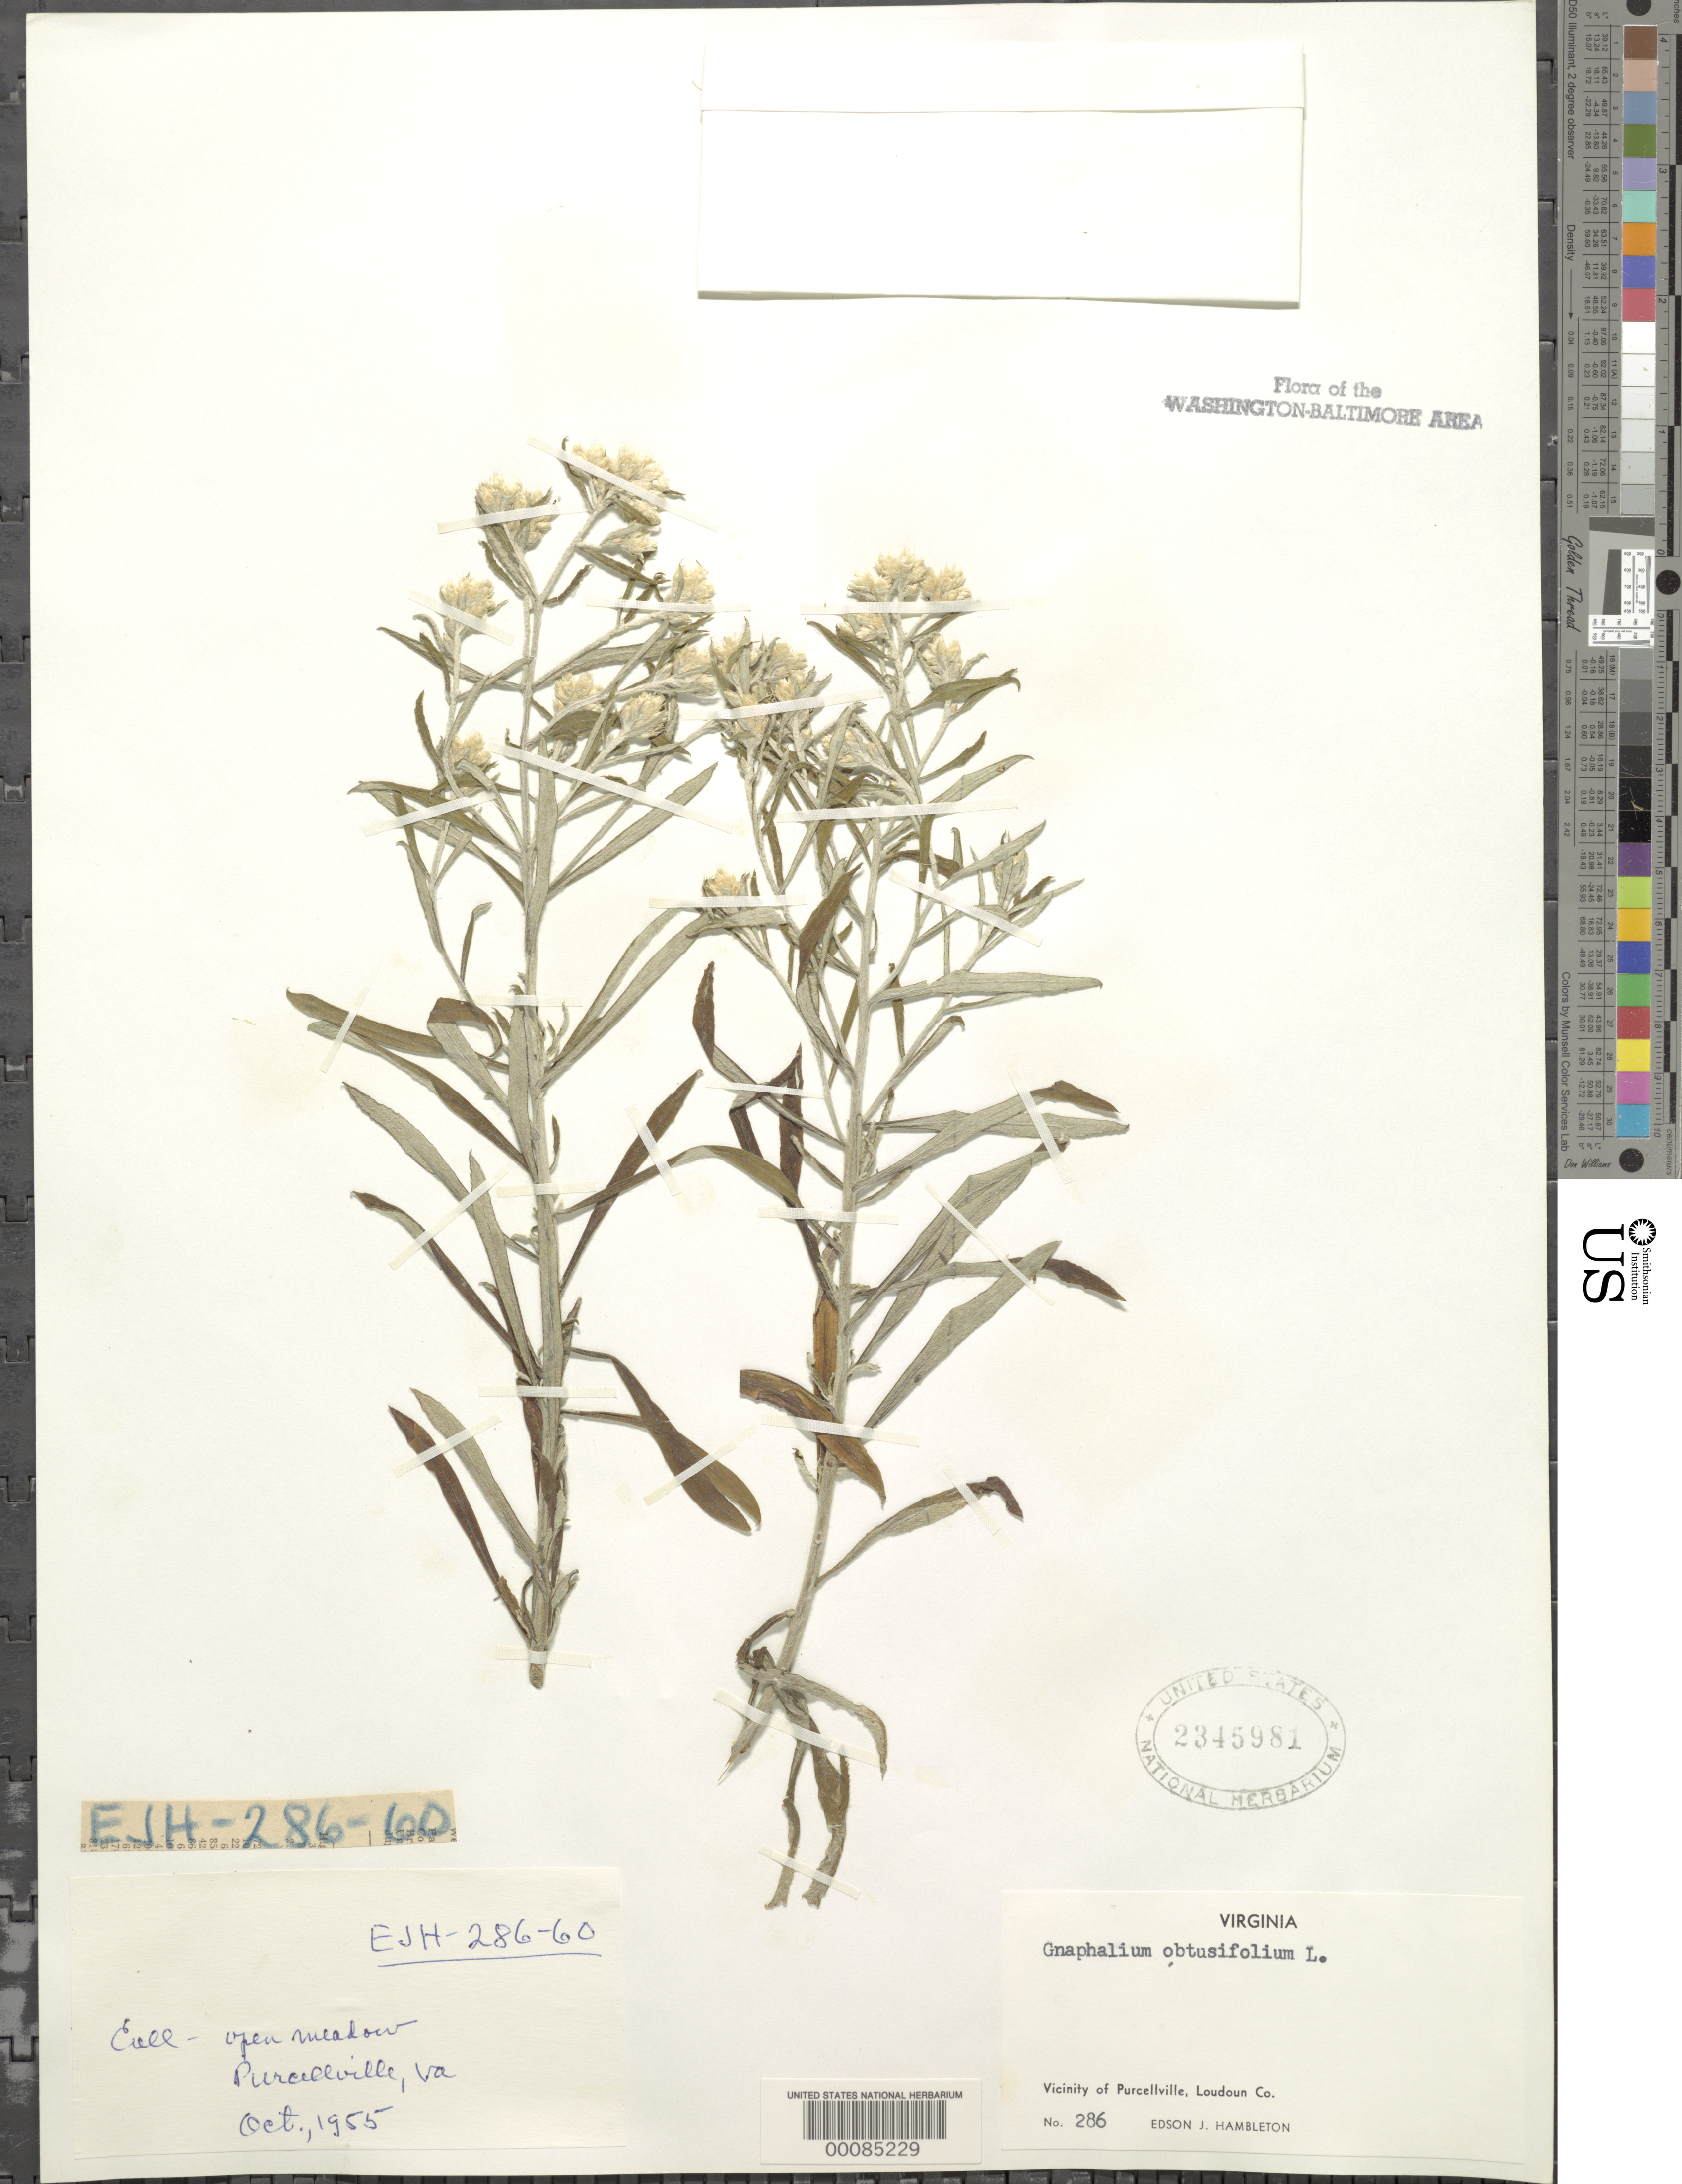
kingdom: Plantae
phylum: Tracheophyta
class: Magnoliopsida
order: Asterales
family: Asteraceae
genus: Pseudognaphalium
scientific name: Pseudognaphalium obtusifolium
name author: (L.) Hilliard & B.L. Burtt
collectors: E. Hambleton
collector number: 286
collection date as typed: Oct 1955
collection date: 1955-10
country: United States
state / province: Virginia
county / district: Loudoun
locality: Purcellville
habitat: Open meadow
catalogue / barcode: US 2345981